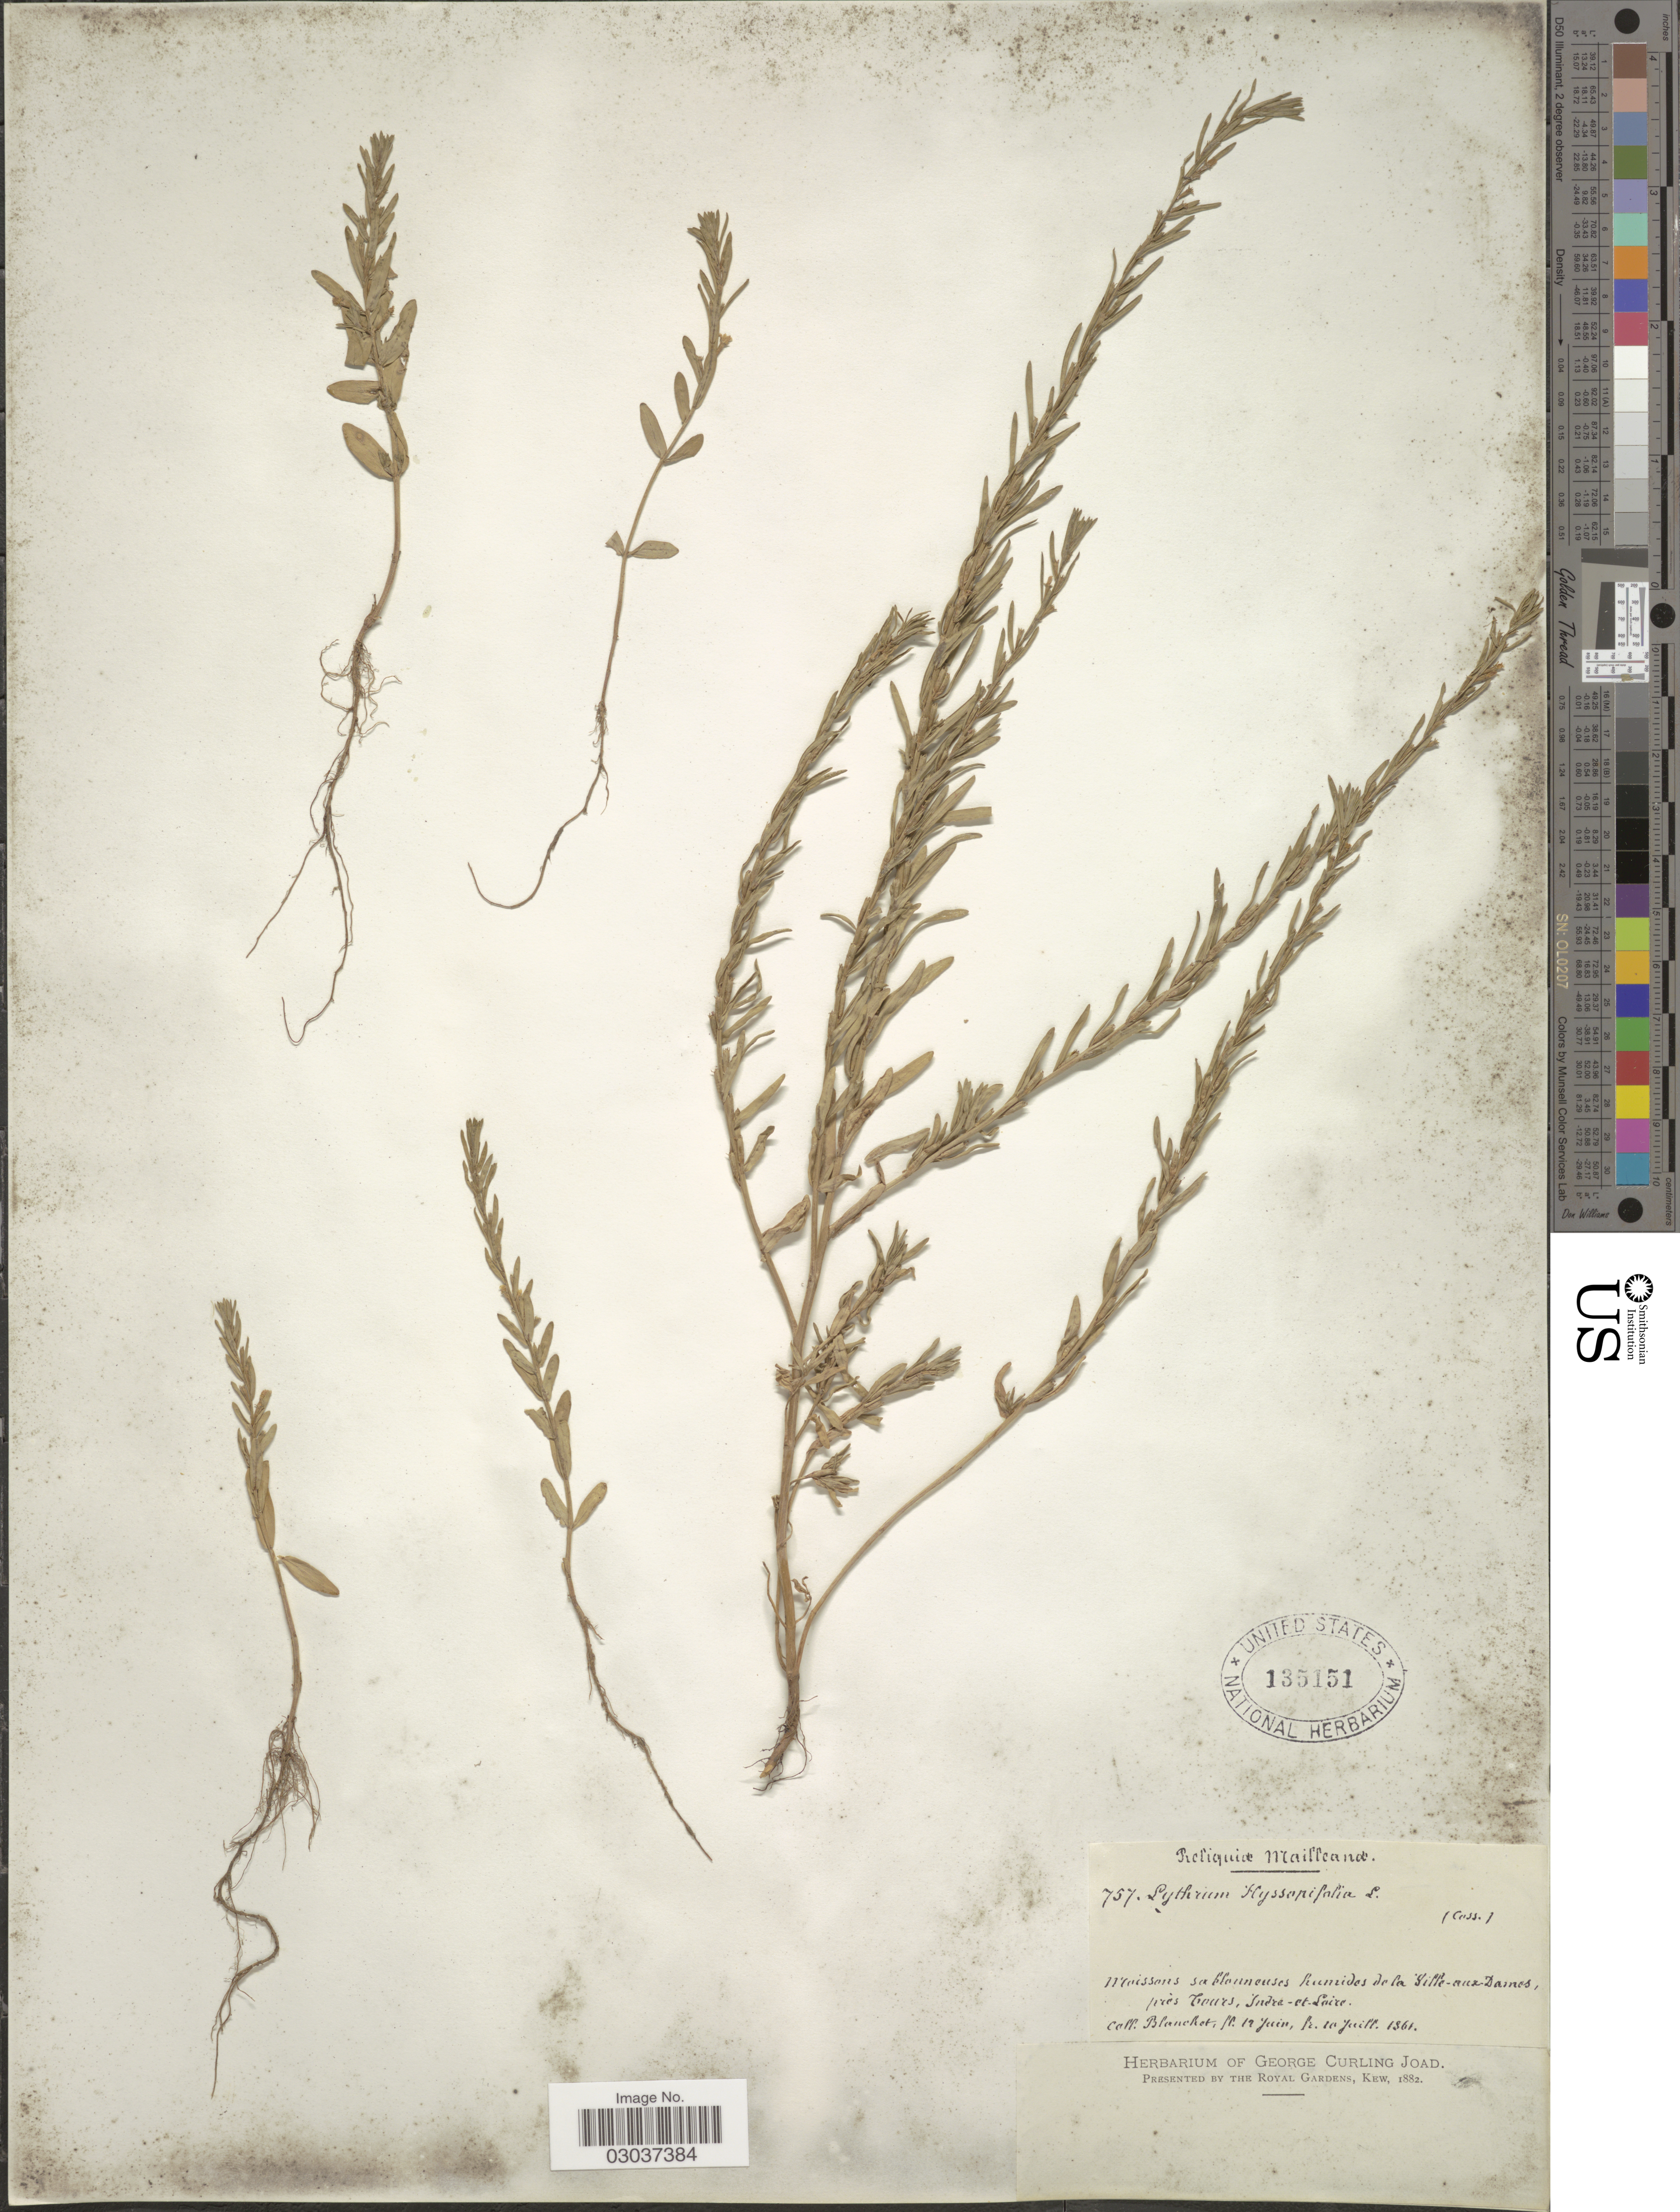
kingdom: Plantae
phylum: Tracheophyta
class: Magnoliopsida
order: Myrtales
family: Lythraceae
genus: Lythrum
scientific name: Lythrum hyssopifolia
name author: L.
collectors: -. Blanchet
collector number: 757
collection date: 1861-07-10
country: France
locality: Moissons sablonneuses humides de la Ville-aux-Dames, près Tours, Indre-et-Loire.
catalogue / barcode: US 135151